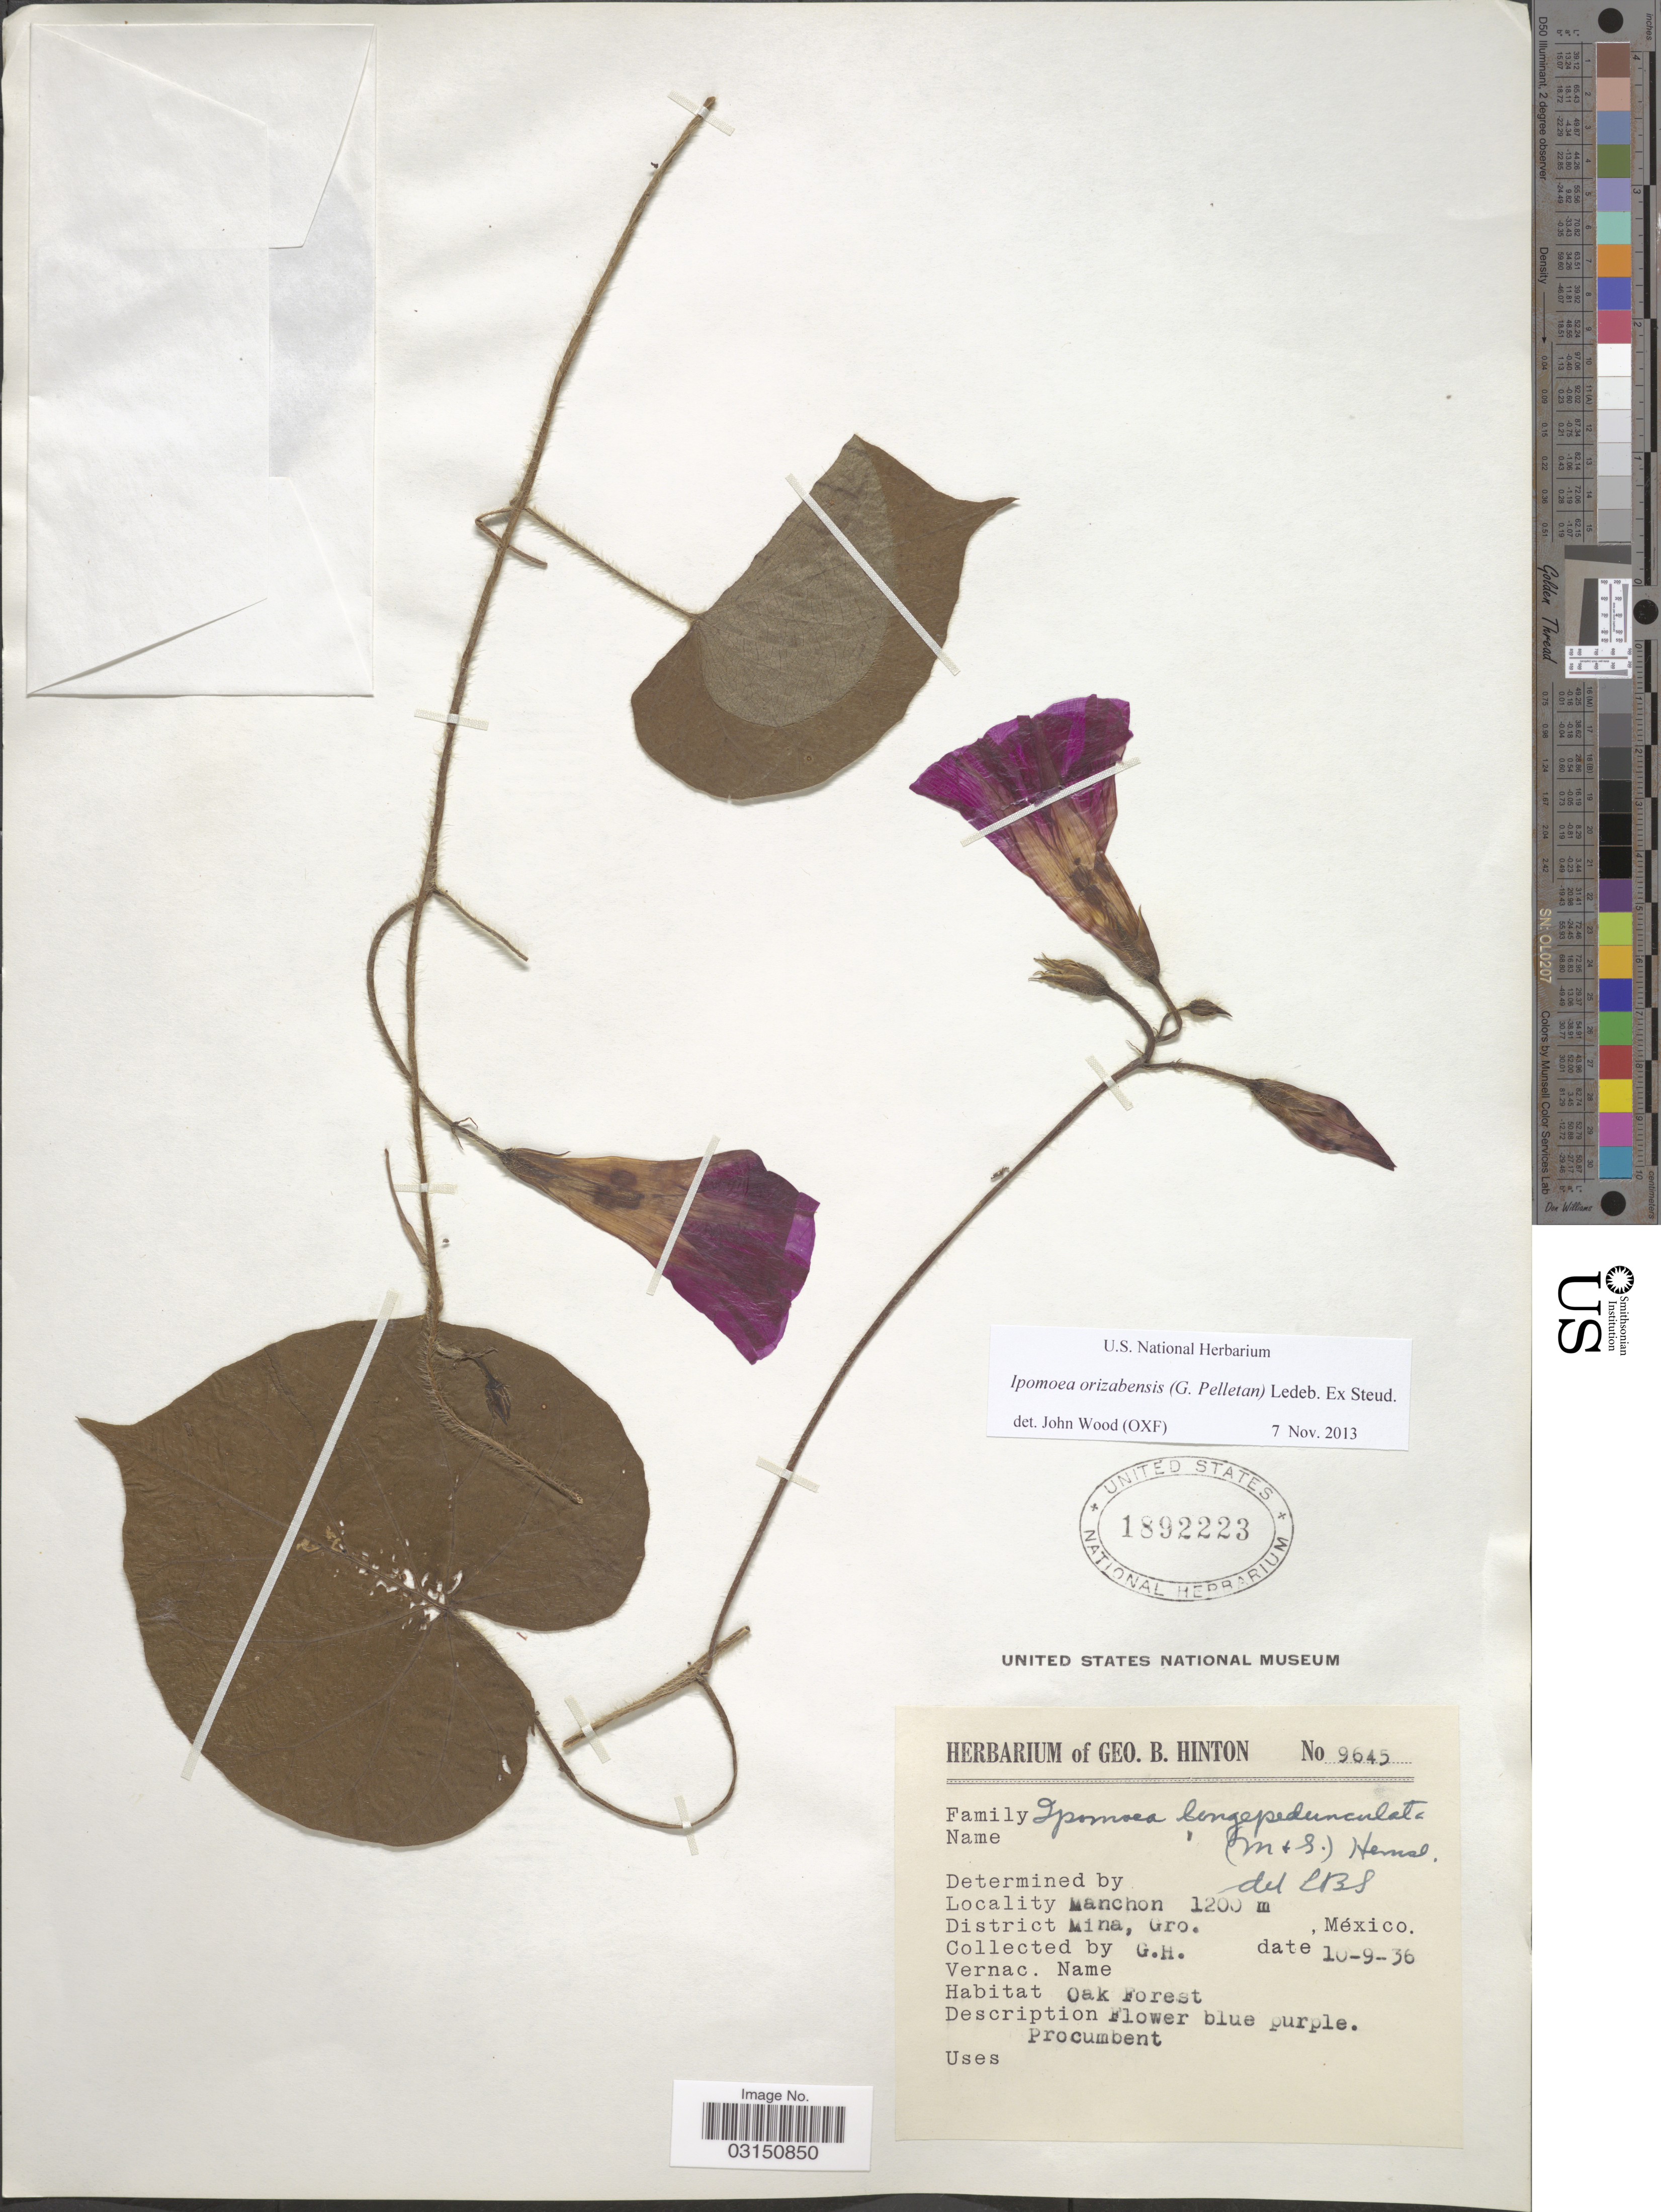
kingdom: Plantae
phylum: Tracheophyta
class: Magnoliopsida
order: Solanales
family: Convolvulaceae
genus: Ipomoea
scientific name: Ipomoea orizabensis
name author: (G. Pelletan) Ledeb. ex Steud.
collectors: G. B. Hinton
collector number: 9645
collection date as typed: Transcribed d/m/y: 10/9/36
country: Mexico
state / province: Guerrero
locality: Manchon. District Mina.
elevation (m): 1200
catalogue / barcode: US 1892223